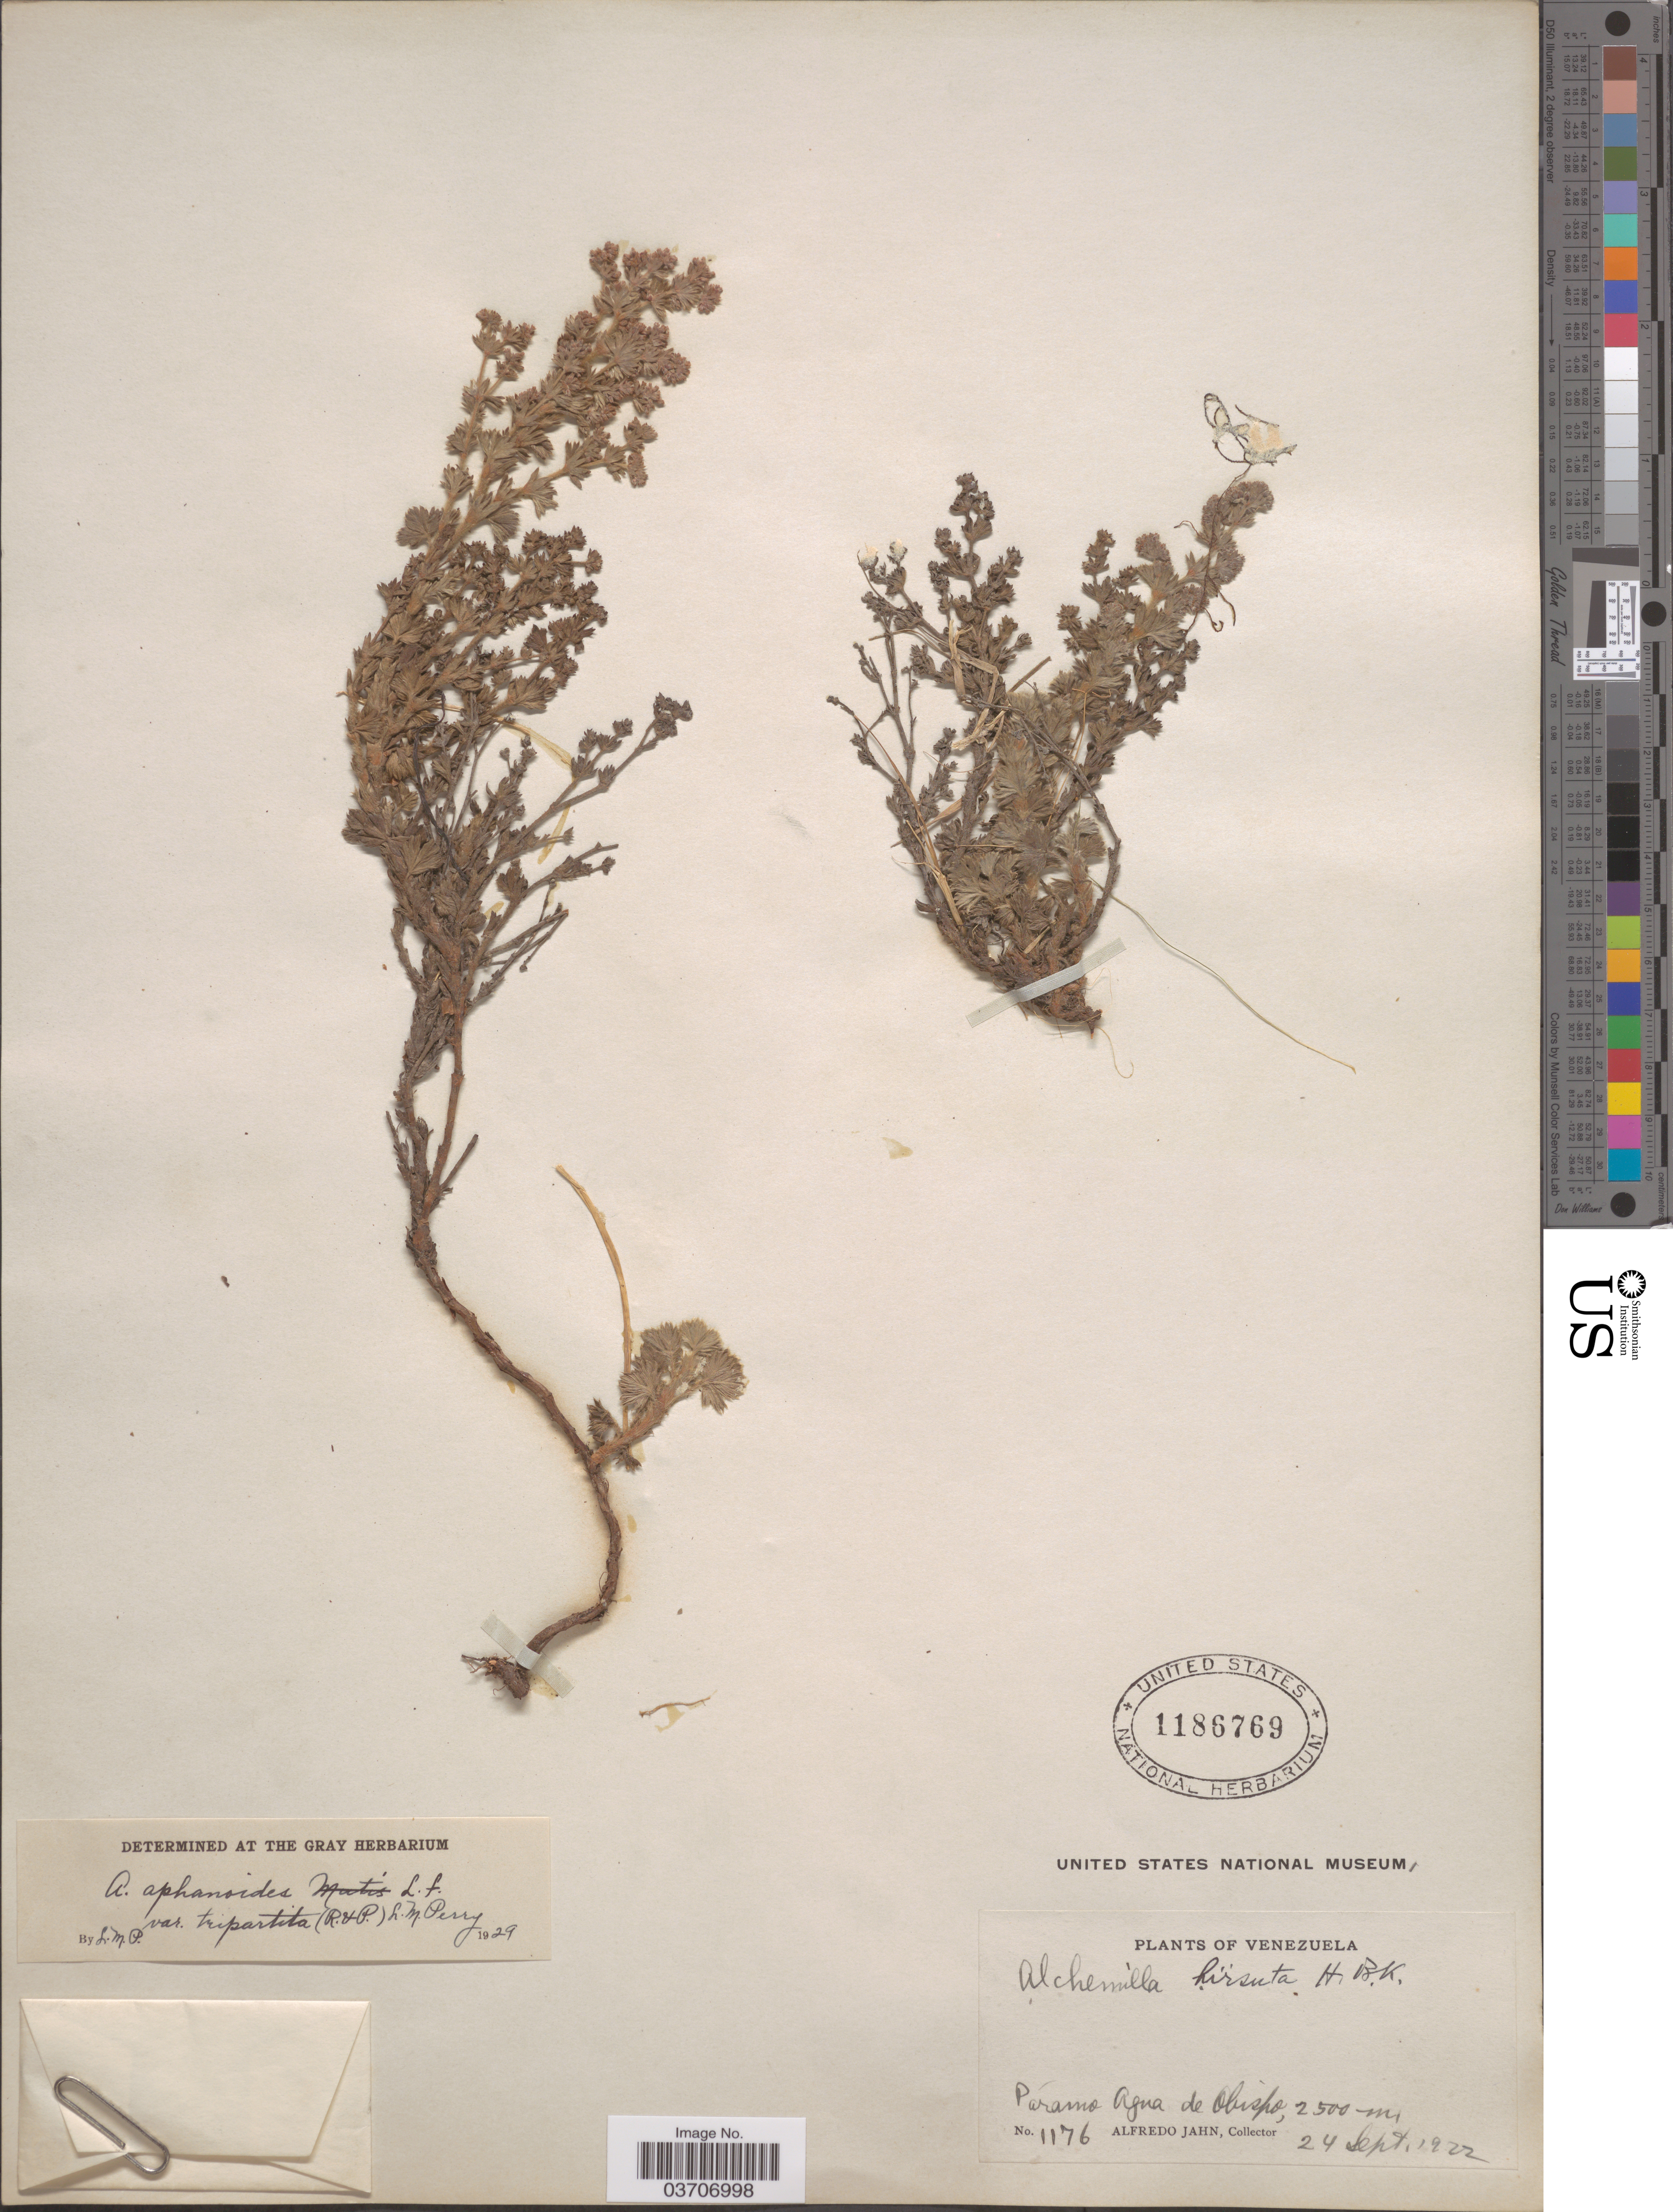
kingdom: Plantae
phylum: Tracheophyta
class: Magnoliopsida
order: Rosales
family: Rosaceae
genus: Lachemilla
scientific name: Lachemilla aphanoides var. tripartita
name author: (Ruiz & Pav.) Maguire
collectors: A. Jahn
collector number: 1176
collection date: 1922-09-24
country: Venezuela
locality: Páramo Agua de Obispo.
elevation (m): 2500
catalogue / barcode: US 1186769